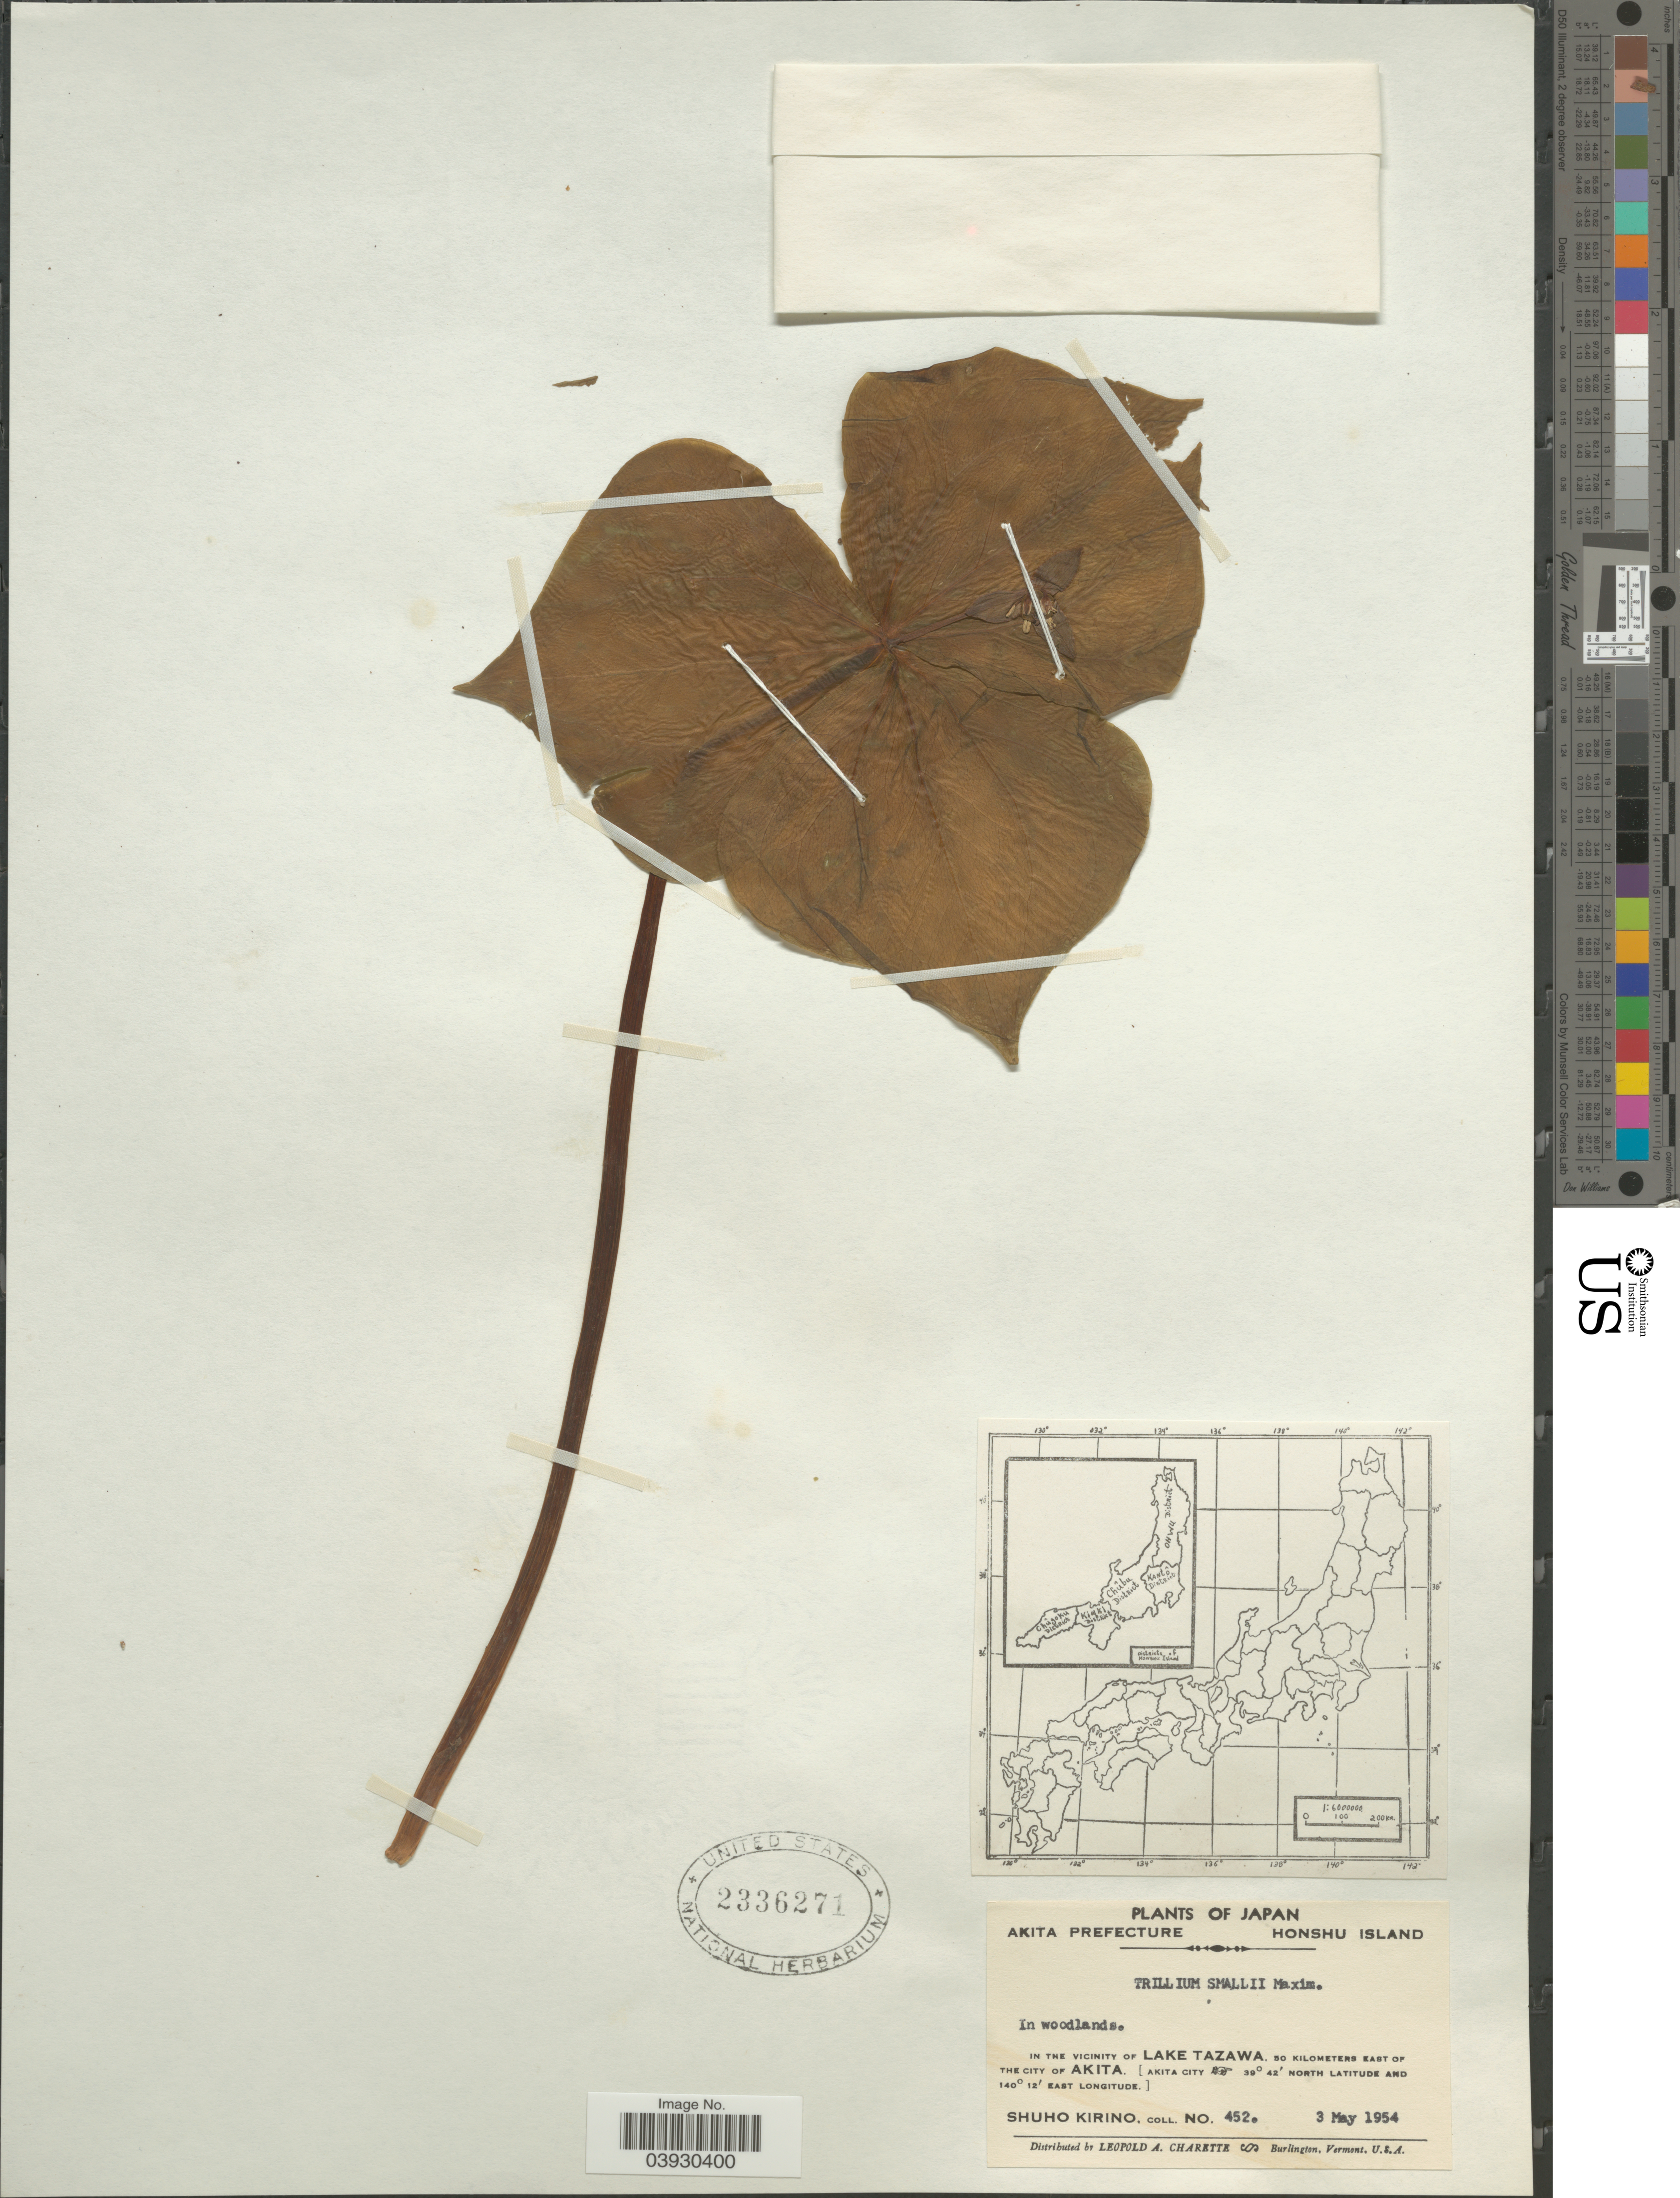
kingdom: Plantae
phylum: Tracheophyta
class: Liliopsida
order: Liliales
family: Melanthiaceae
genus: Trillium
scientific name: Trillium smallii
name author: Maxim.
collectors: S. Kirino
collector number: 452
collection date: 1954-05-03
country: Japan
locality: Akita Prefecture. Honshu Island. In the Vicinity of Lake Tazawa, 50 kilometers east of the city of Akita. [Akita City].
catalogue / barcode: US 2336271